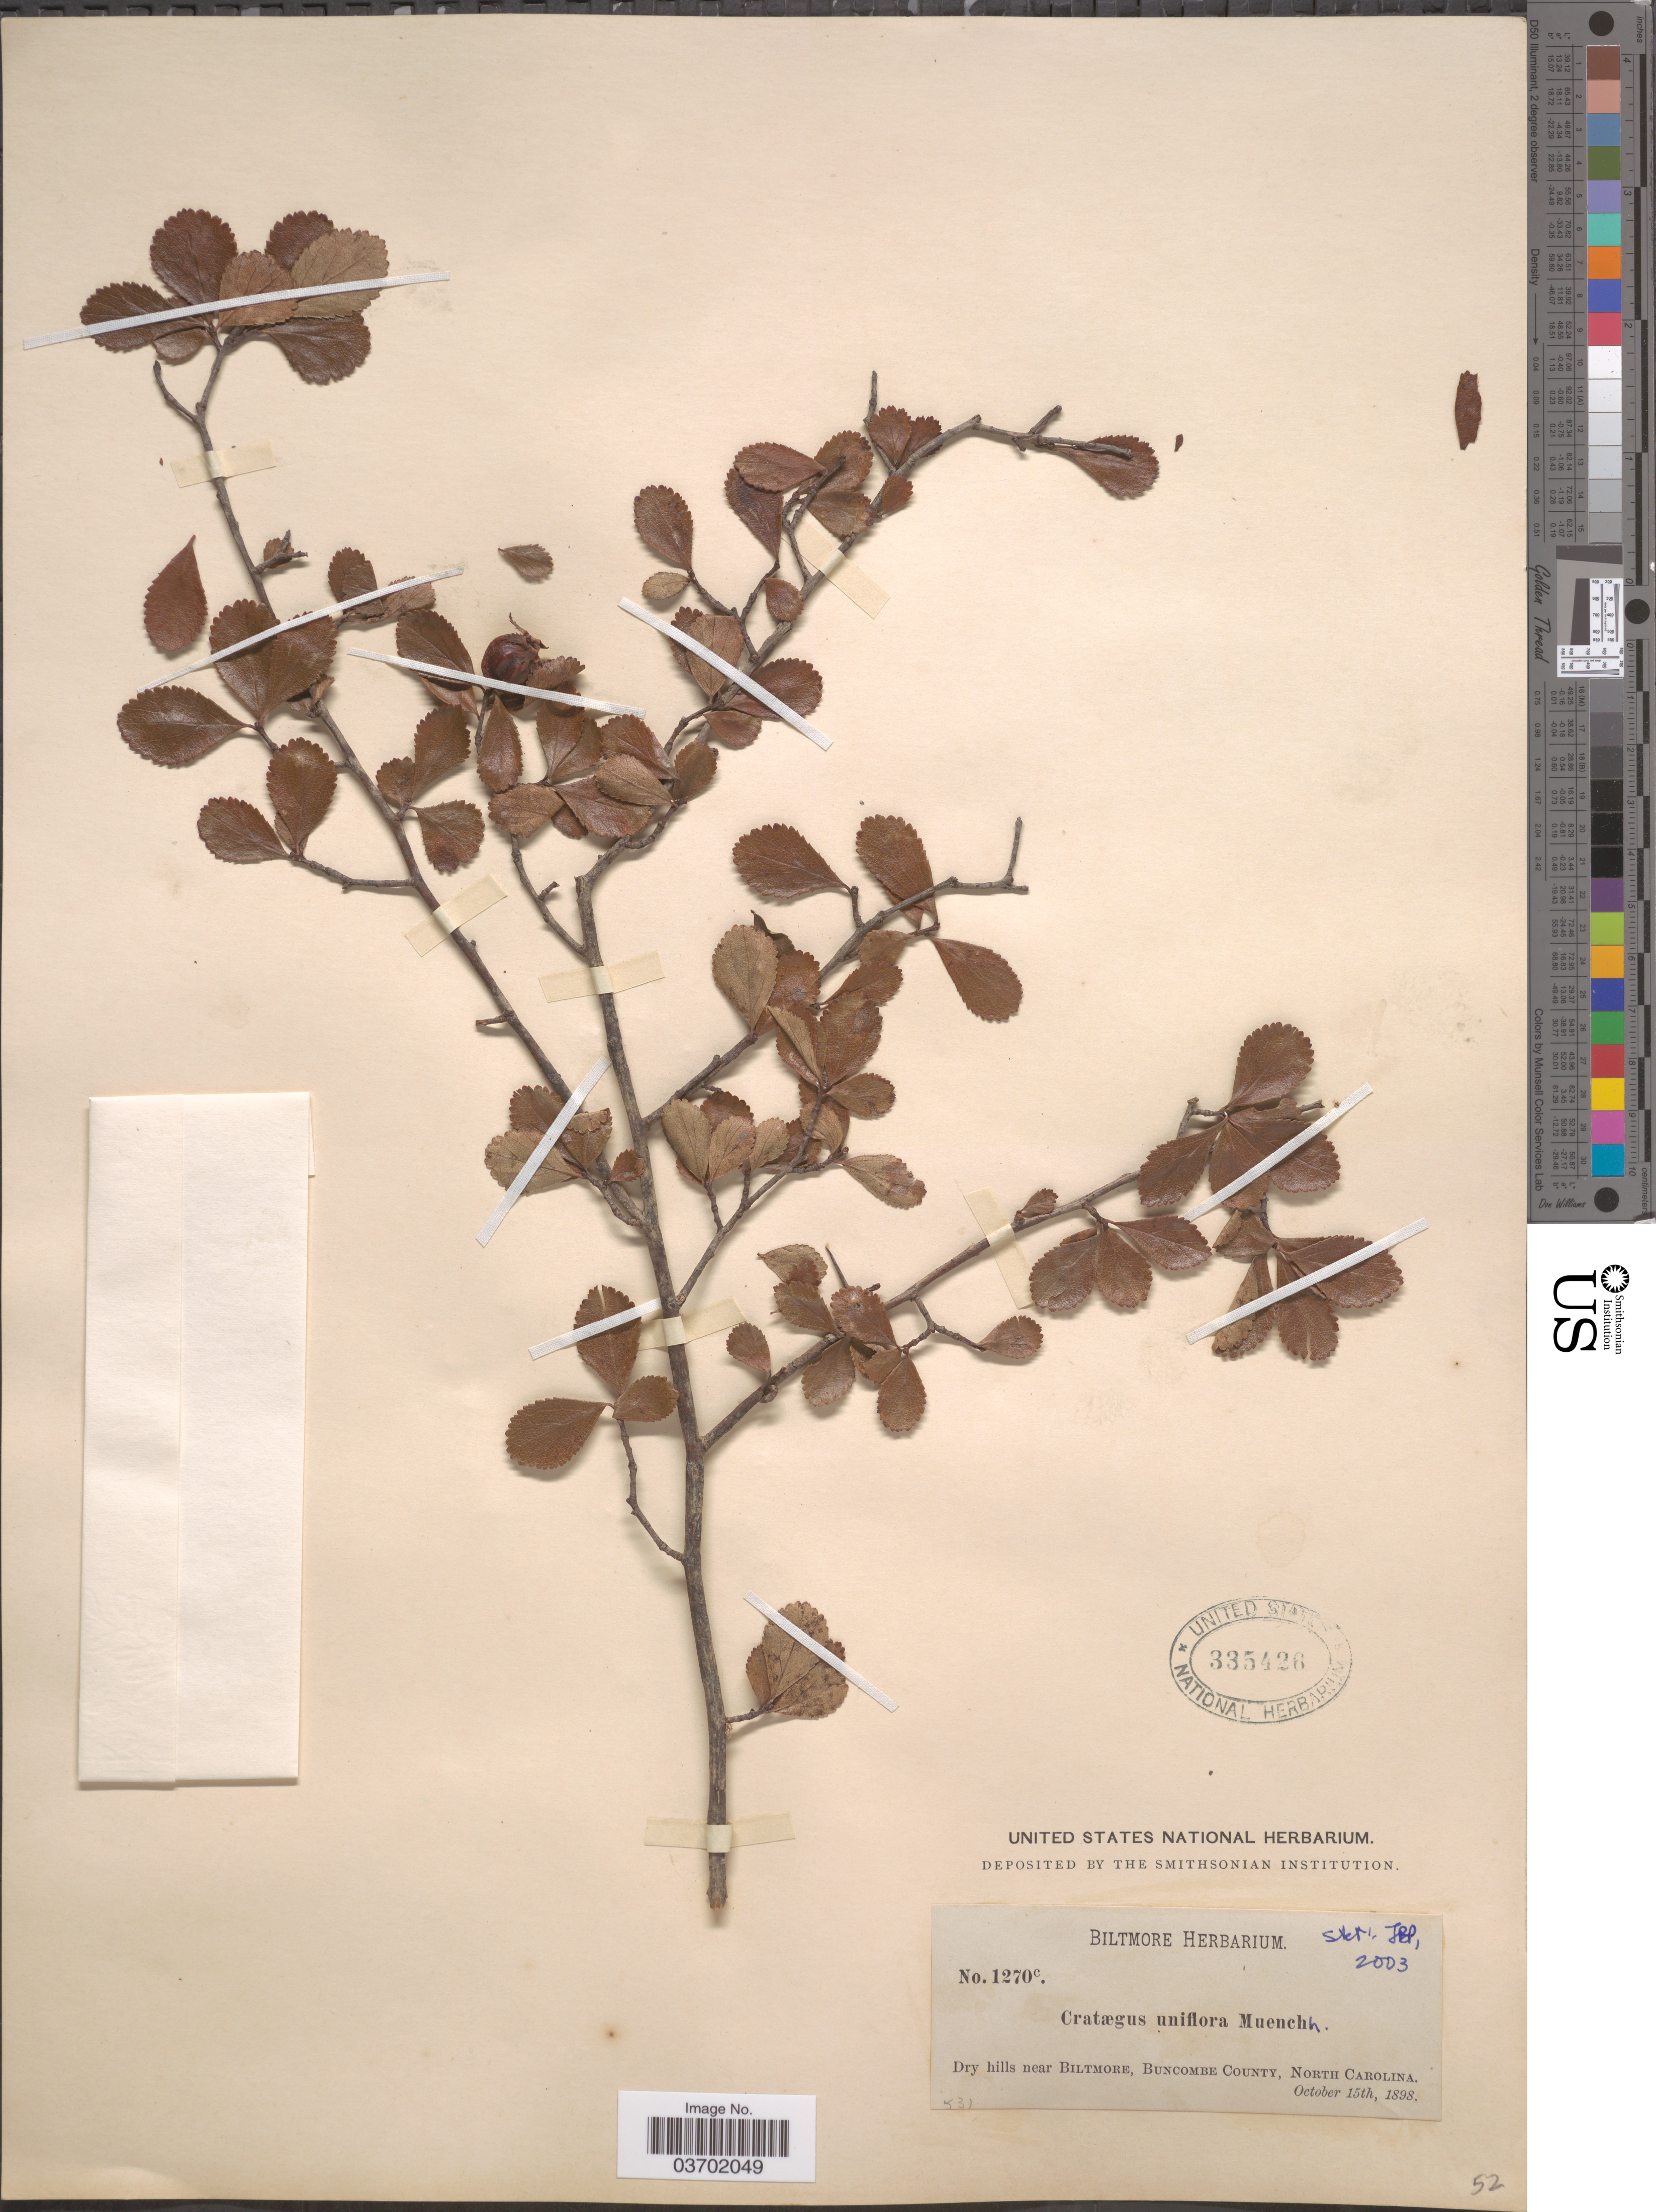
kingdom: Plantae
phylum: Tracheophyta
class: Magnoliopsida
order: Rosales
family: Rosaceae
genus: Crataegus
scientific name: Crataegus uniflora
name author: Münchh.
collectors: ex herb. Biltmore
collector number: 1270c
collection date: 1898-10-15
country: United States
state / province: North Carolina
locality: Near Biltmore, Buncombe County.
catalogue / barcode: US 335426